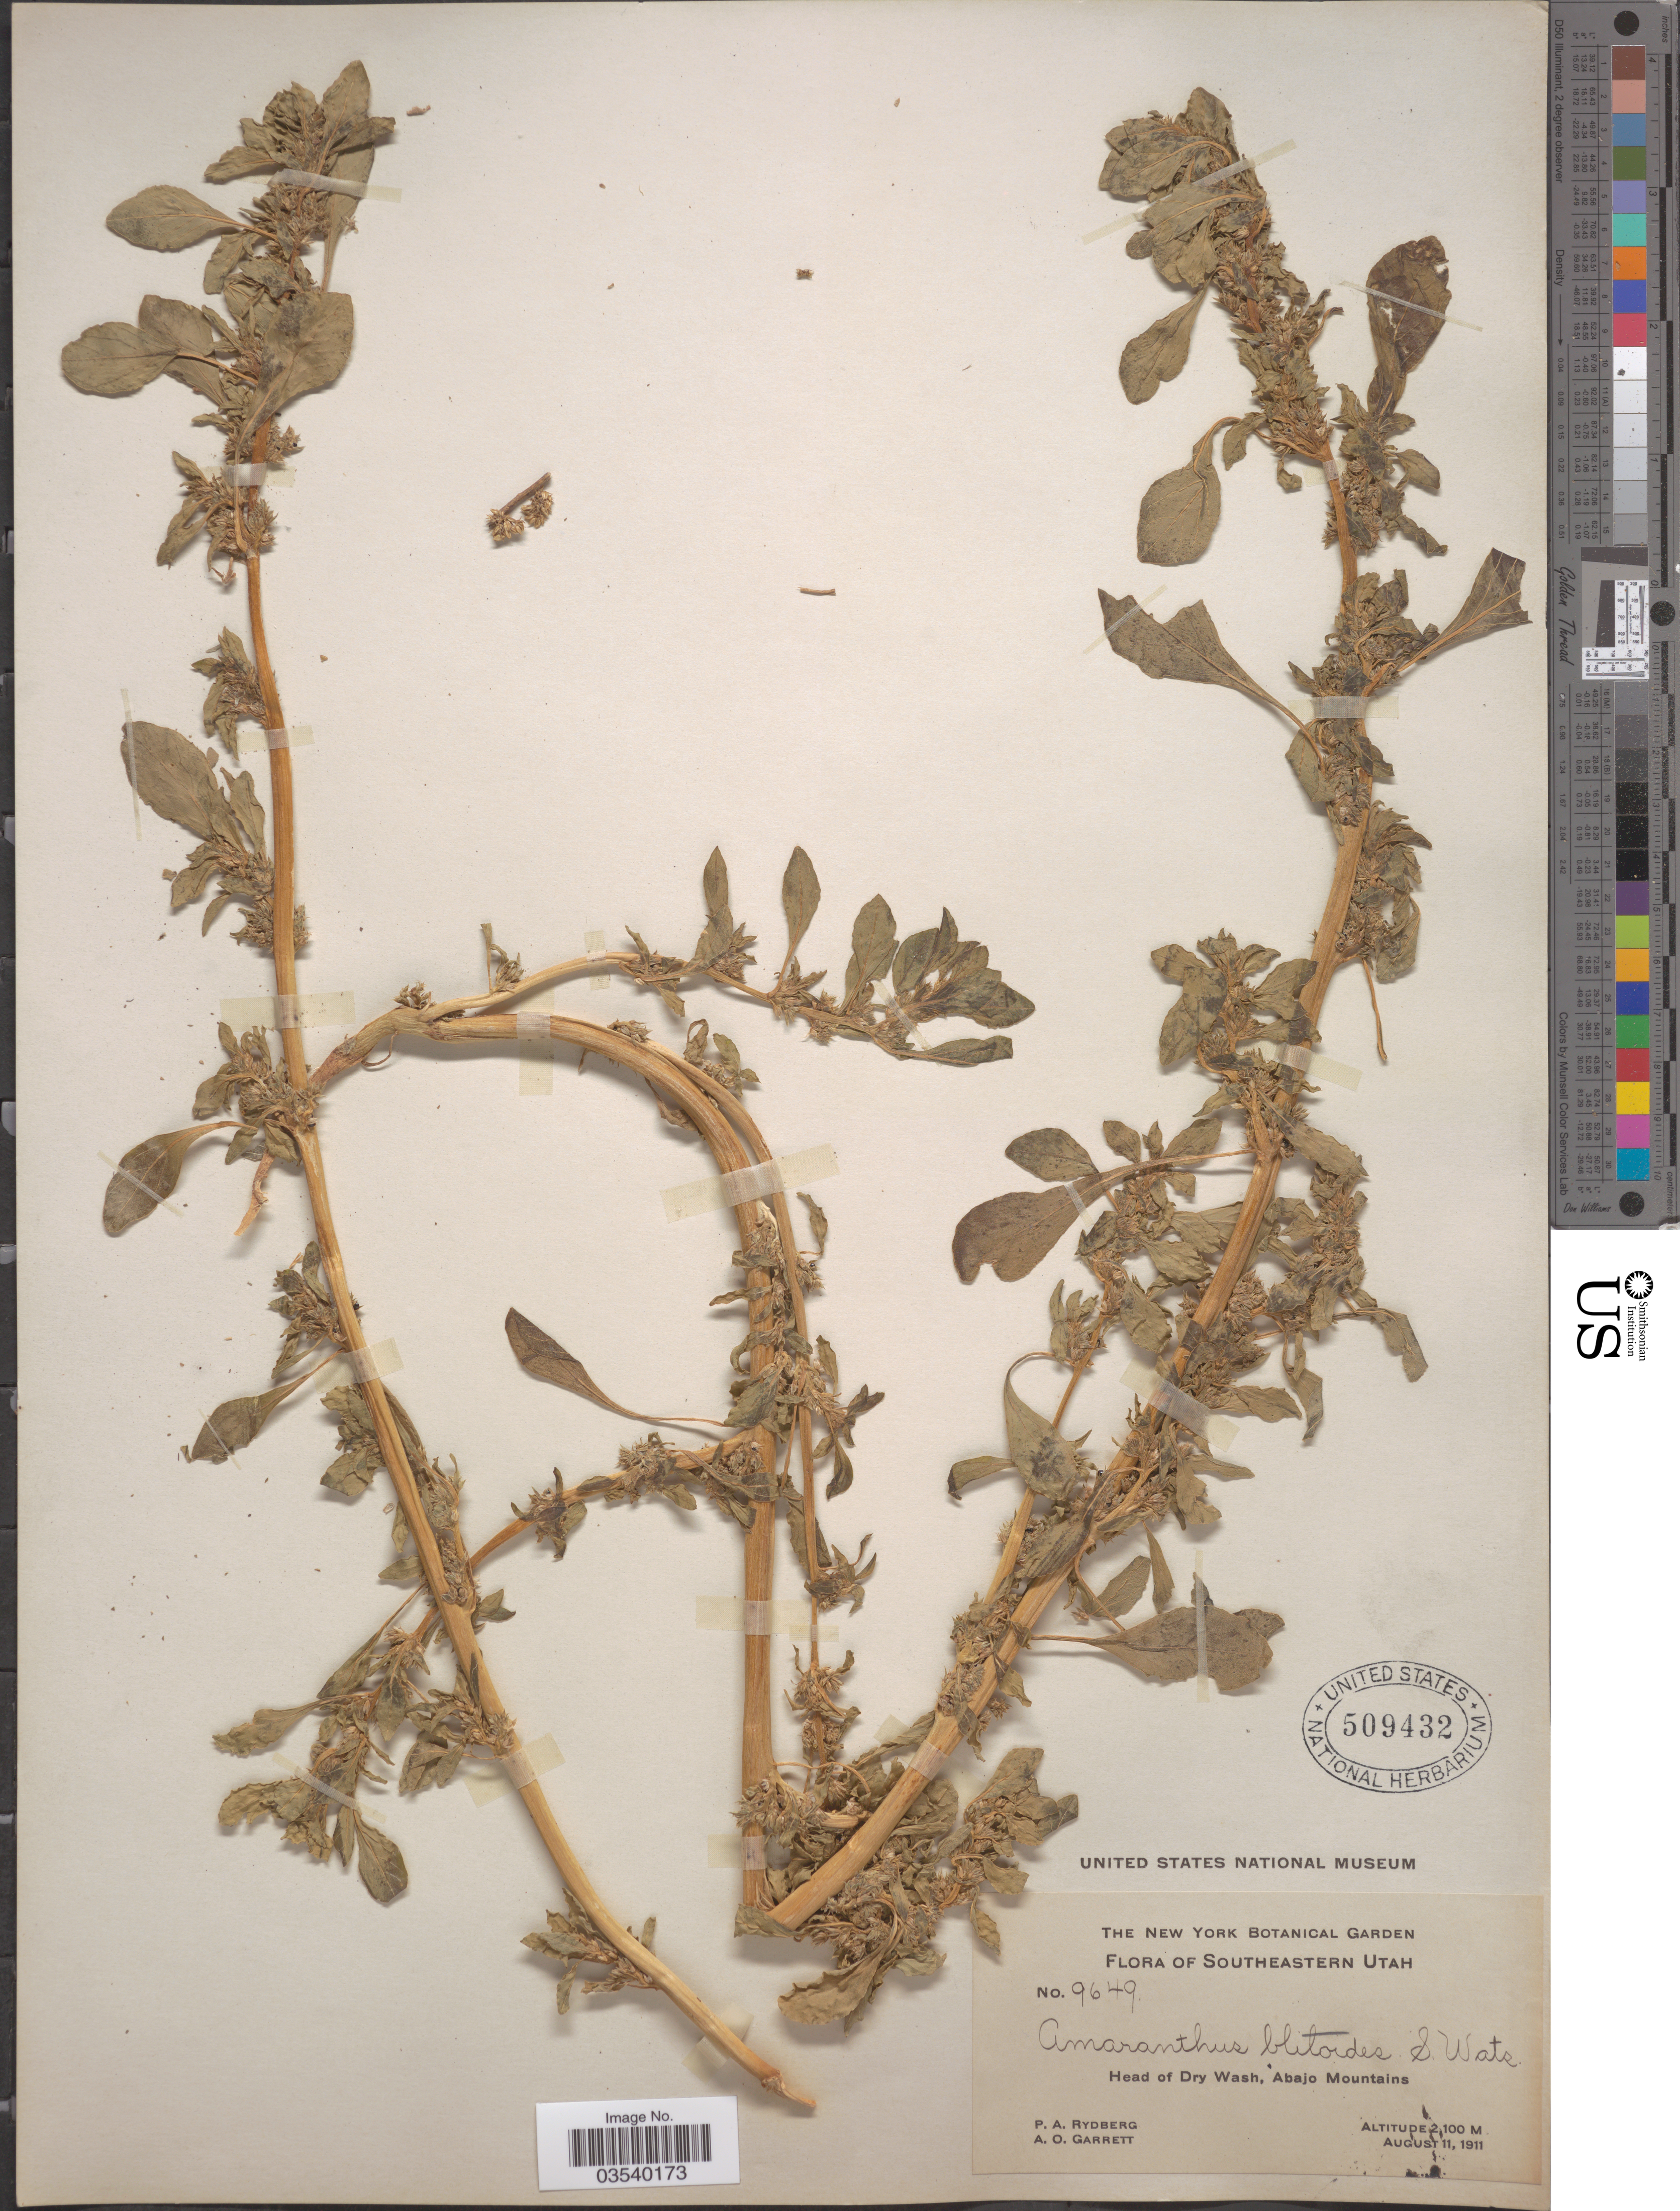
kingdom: Plantae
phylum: Tracheophyta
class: Magnoliopsida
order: Caryophyllales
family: Amaranthaceae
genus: Amaranthus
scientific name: Amaranthus blitoides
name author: S. Watson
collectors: P. A. Rydberg & A. O. Garrett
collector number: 9649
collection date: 1911-08-11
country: United States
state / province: Utah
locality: Southeastern Utah. Head of Dry Wash, Abajo Mountains.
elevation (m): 2100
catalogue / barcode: US 509432